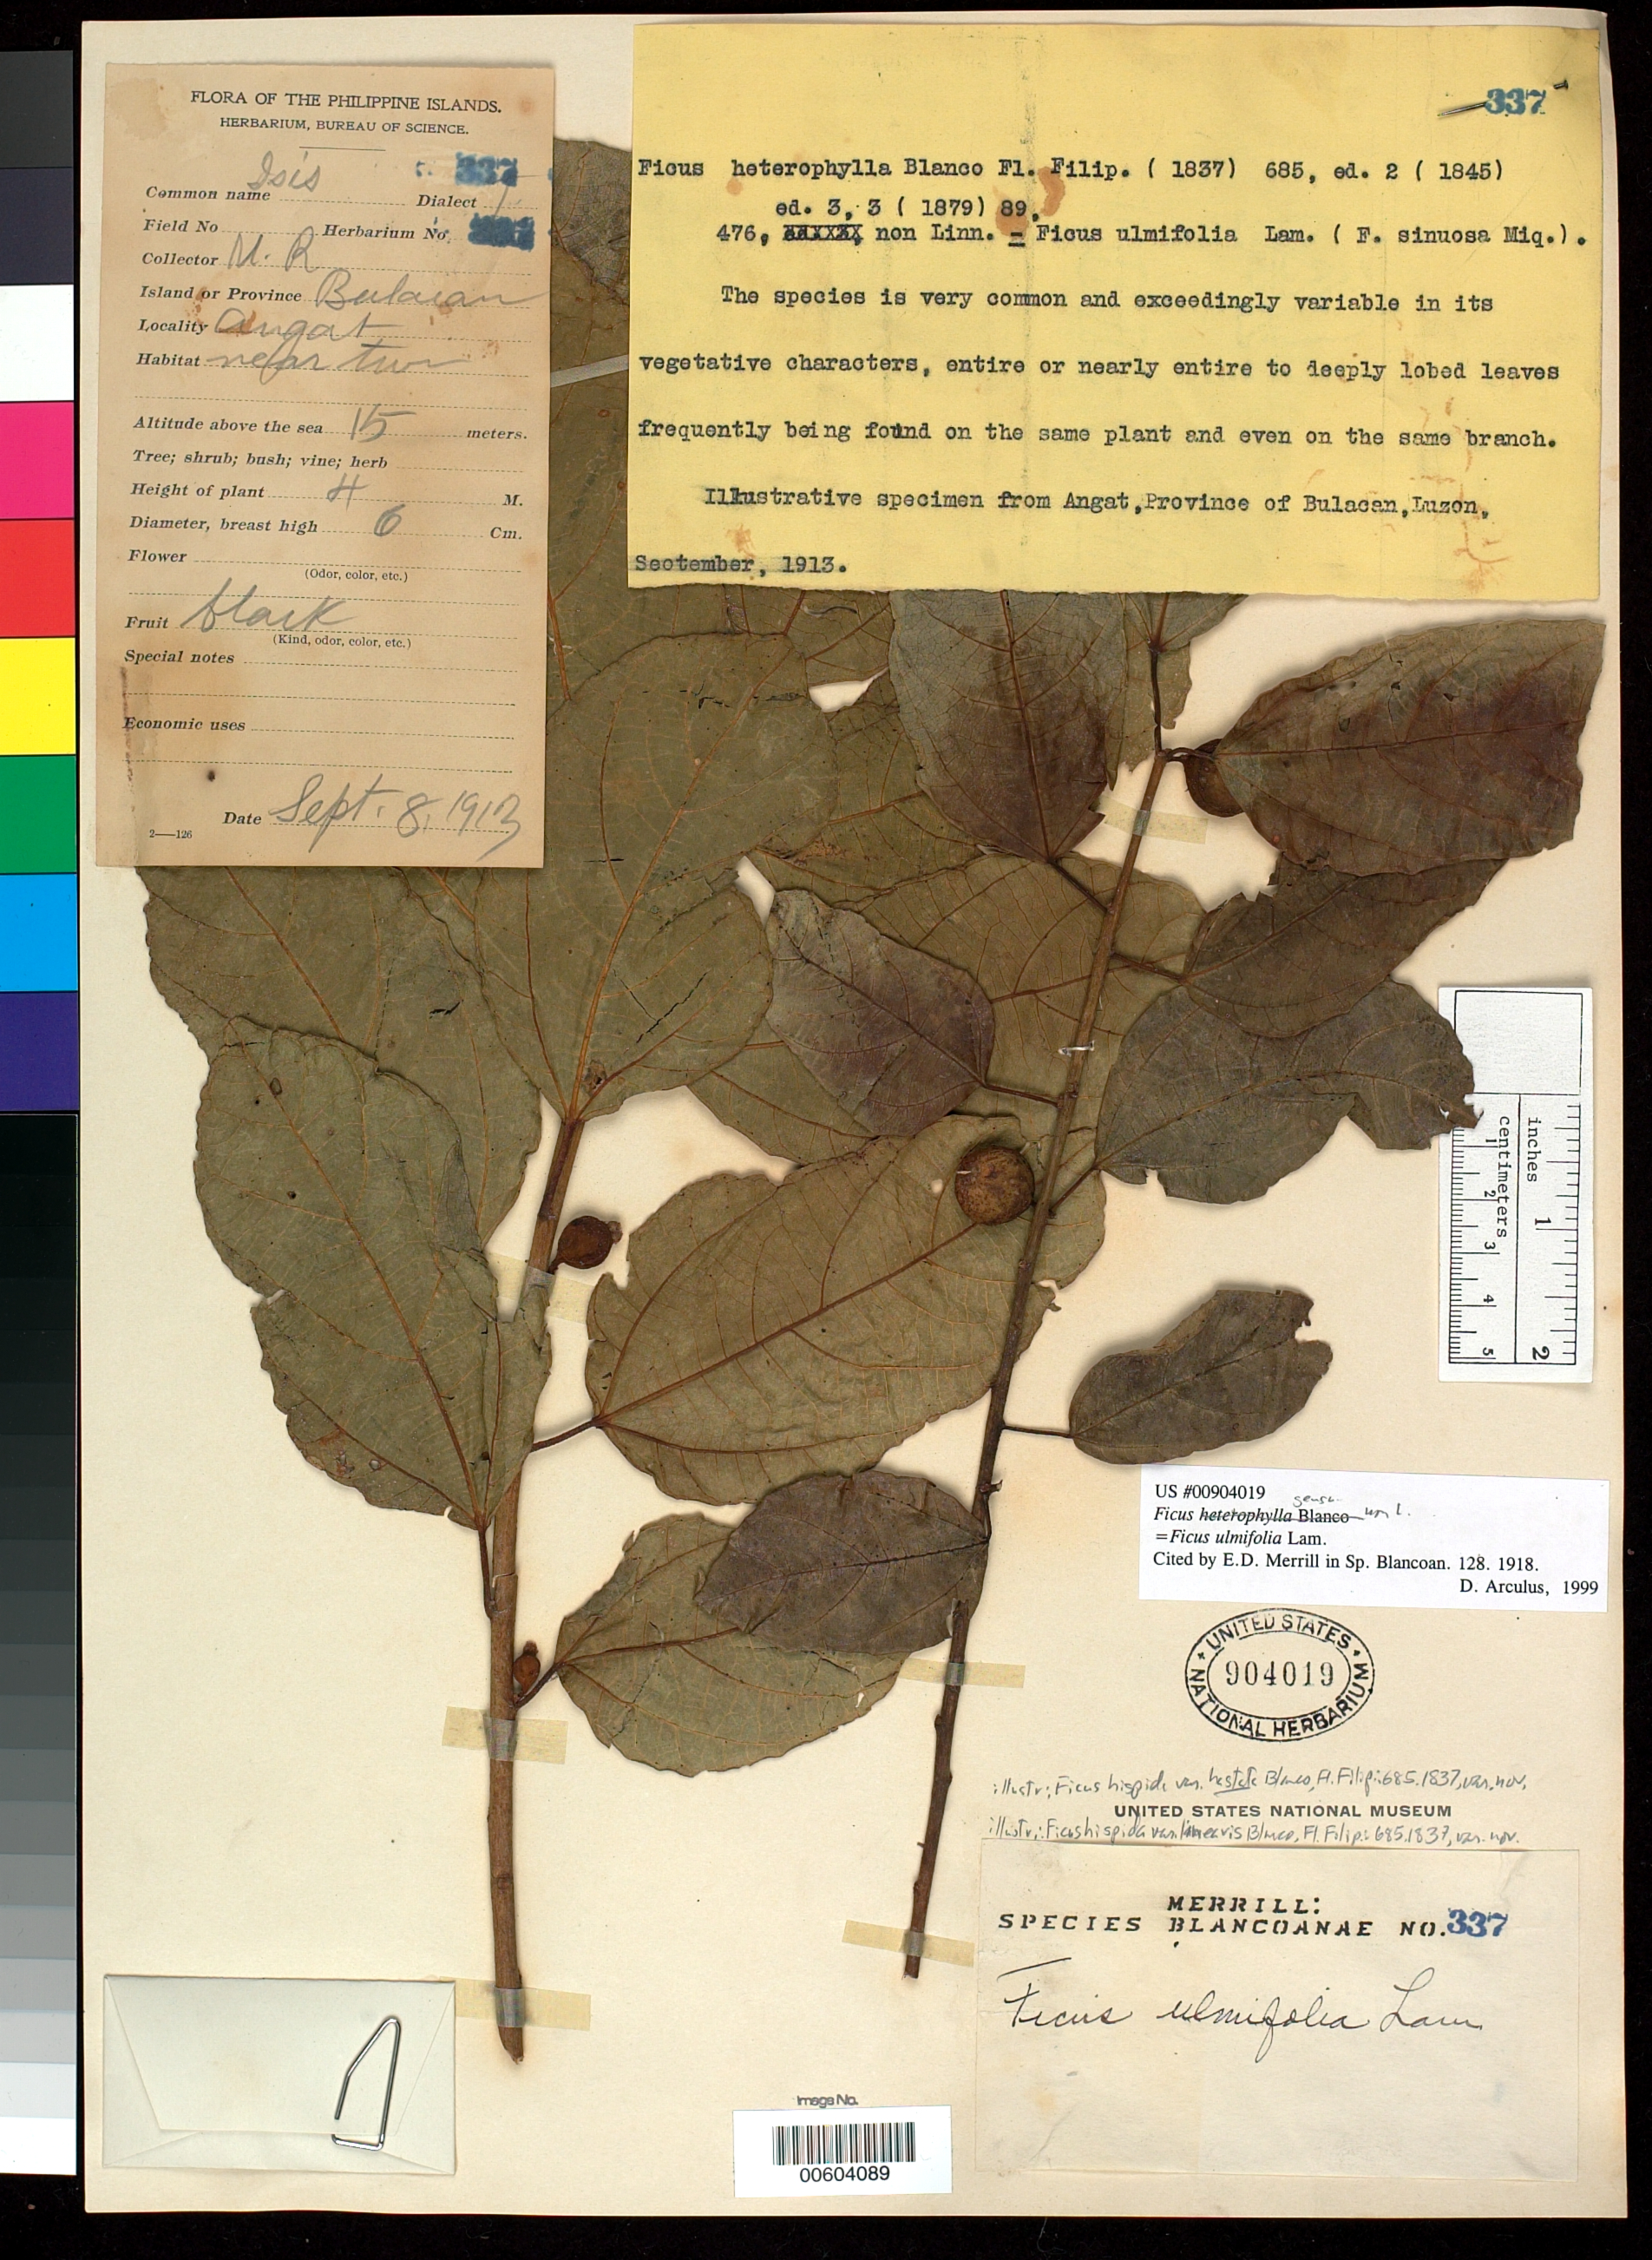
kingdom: Plantae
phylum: Tracheophyta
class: Magnoliopsida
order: Rosales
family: Moraceae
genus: Ficus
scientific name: Ficus heterophylla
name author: Blanco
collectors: M. Ramos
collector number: Sp. Blancoan. 0337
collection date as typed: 08 Sep 1913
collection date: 1913-09-08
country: Philippines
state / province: Central Luzon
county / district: Bulacan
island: Luzon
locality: Angat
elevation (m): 15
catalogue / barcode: US 904019